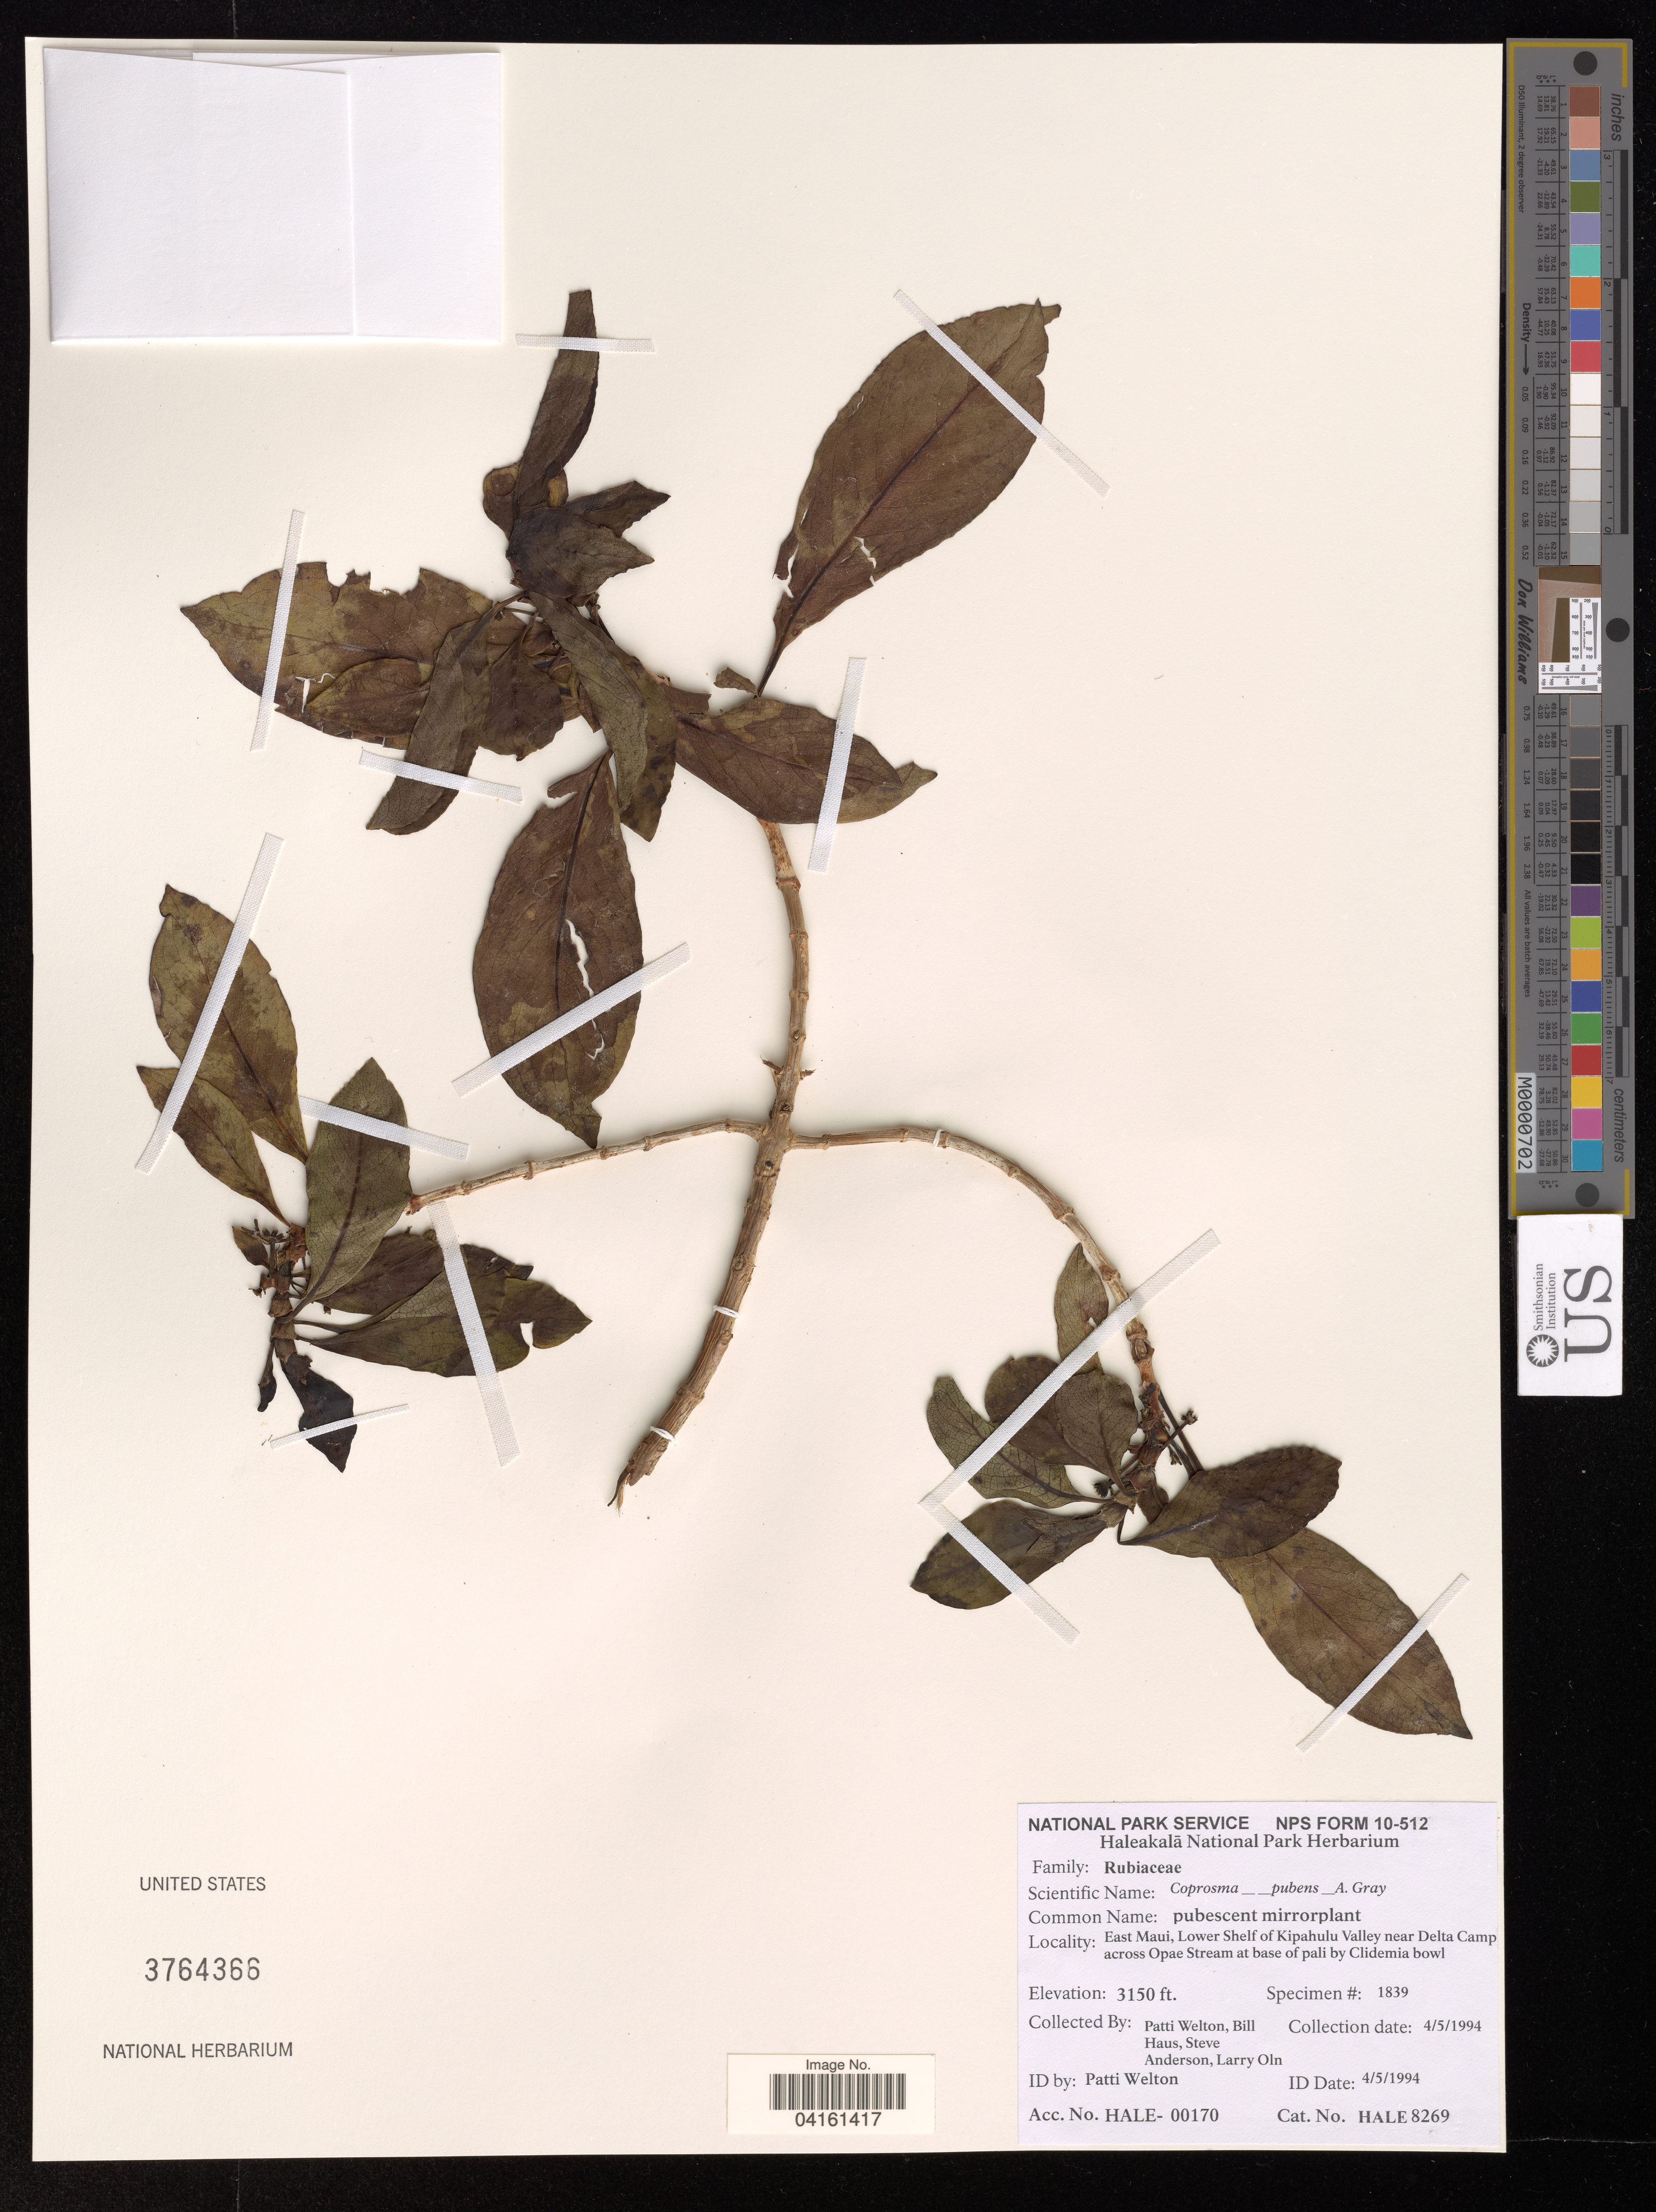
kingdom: Plantae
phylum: Tracheophyta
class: Magnoliopsida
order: Gentianales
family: Rubiaceae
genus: Coprosma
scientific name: Coprosma pubens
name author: A. Gray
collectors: P. Welton, B. Haus & S. Anderson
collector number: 1839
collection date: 1994-04-05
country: United States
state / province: Hawaii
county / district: Maui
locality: East Maui, Lower Shelf of Kipahulu Valley near Delta Camp across Opae Stream at base of pali by Clidemia bowl.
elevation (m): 960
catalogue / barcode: US 3764366